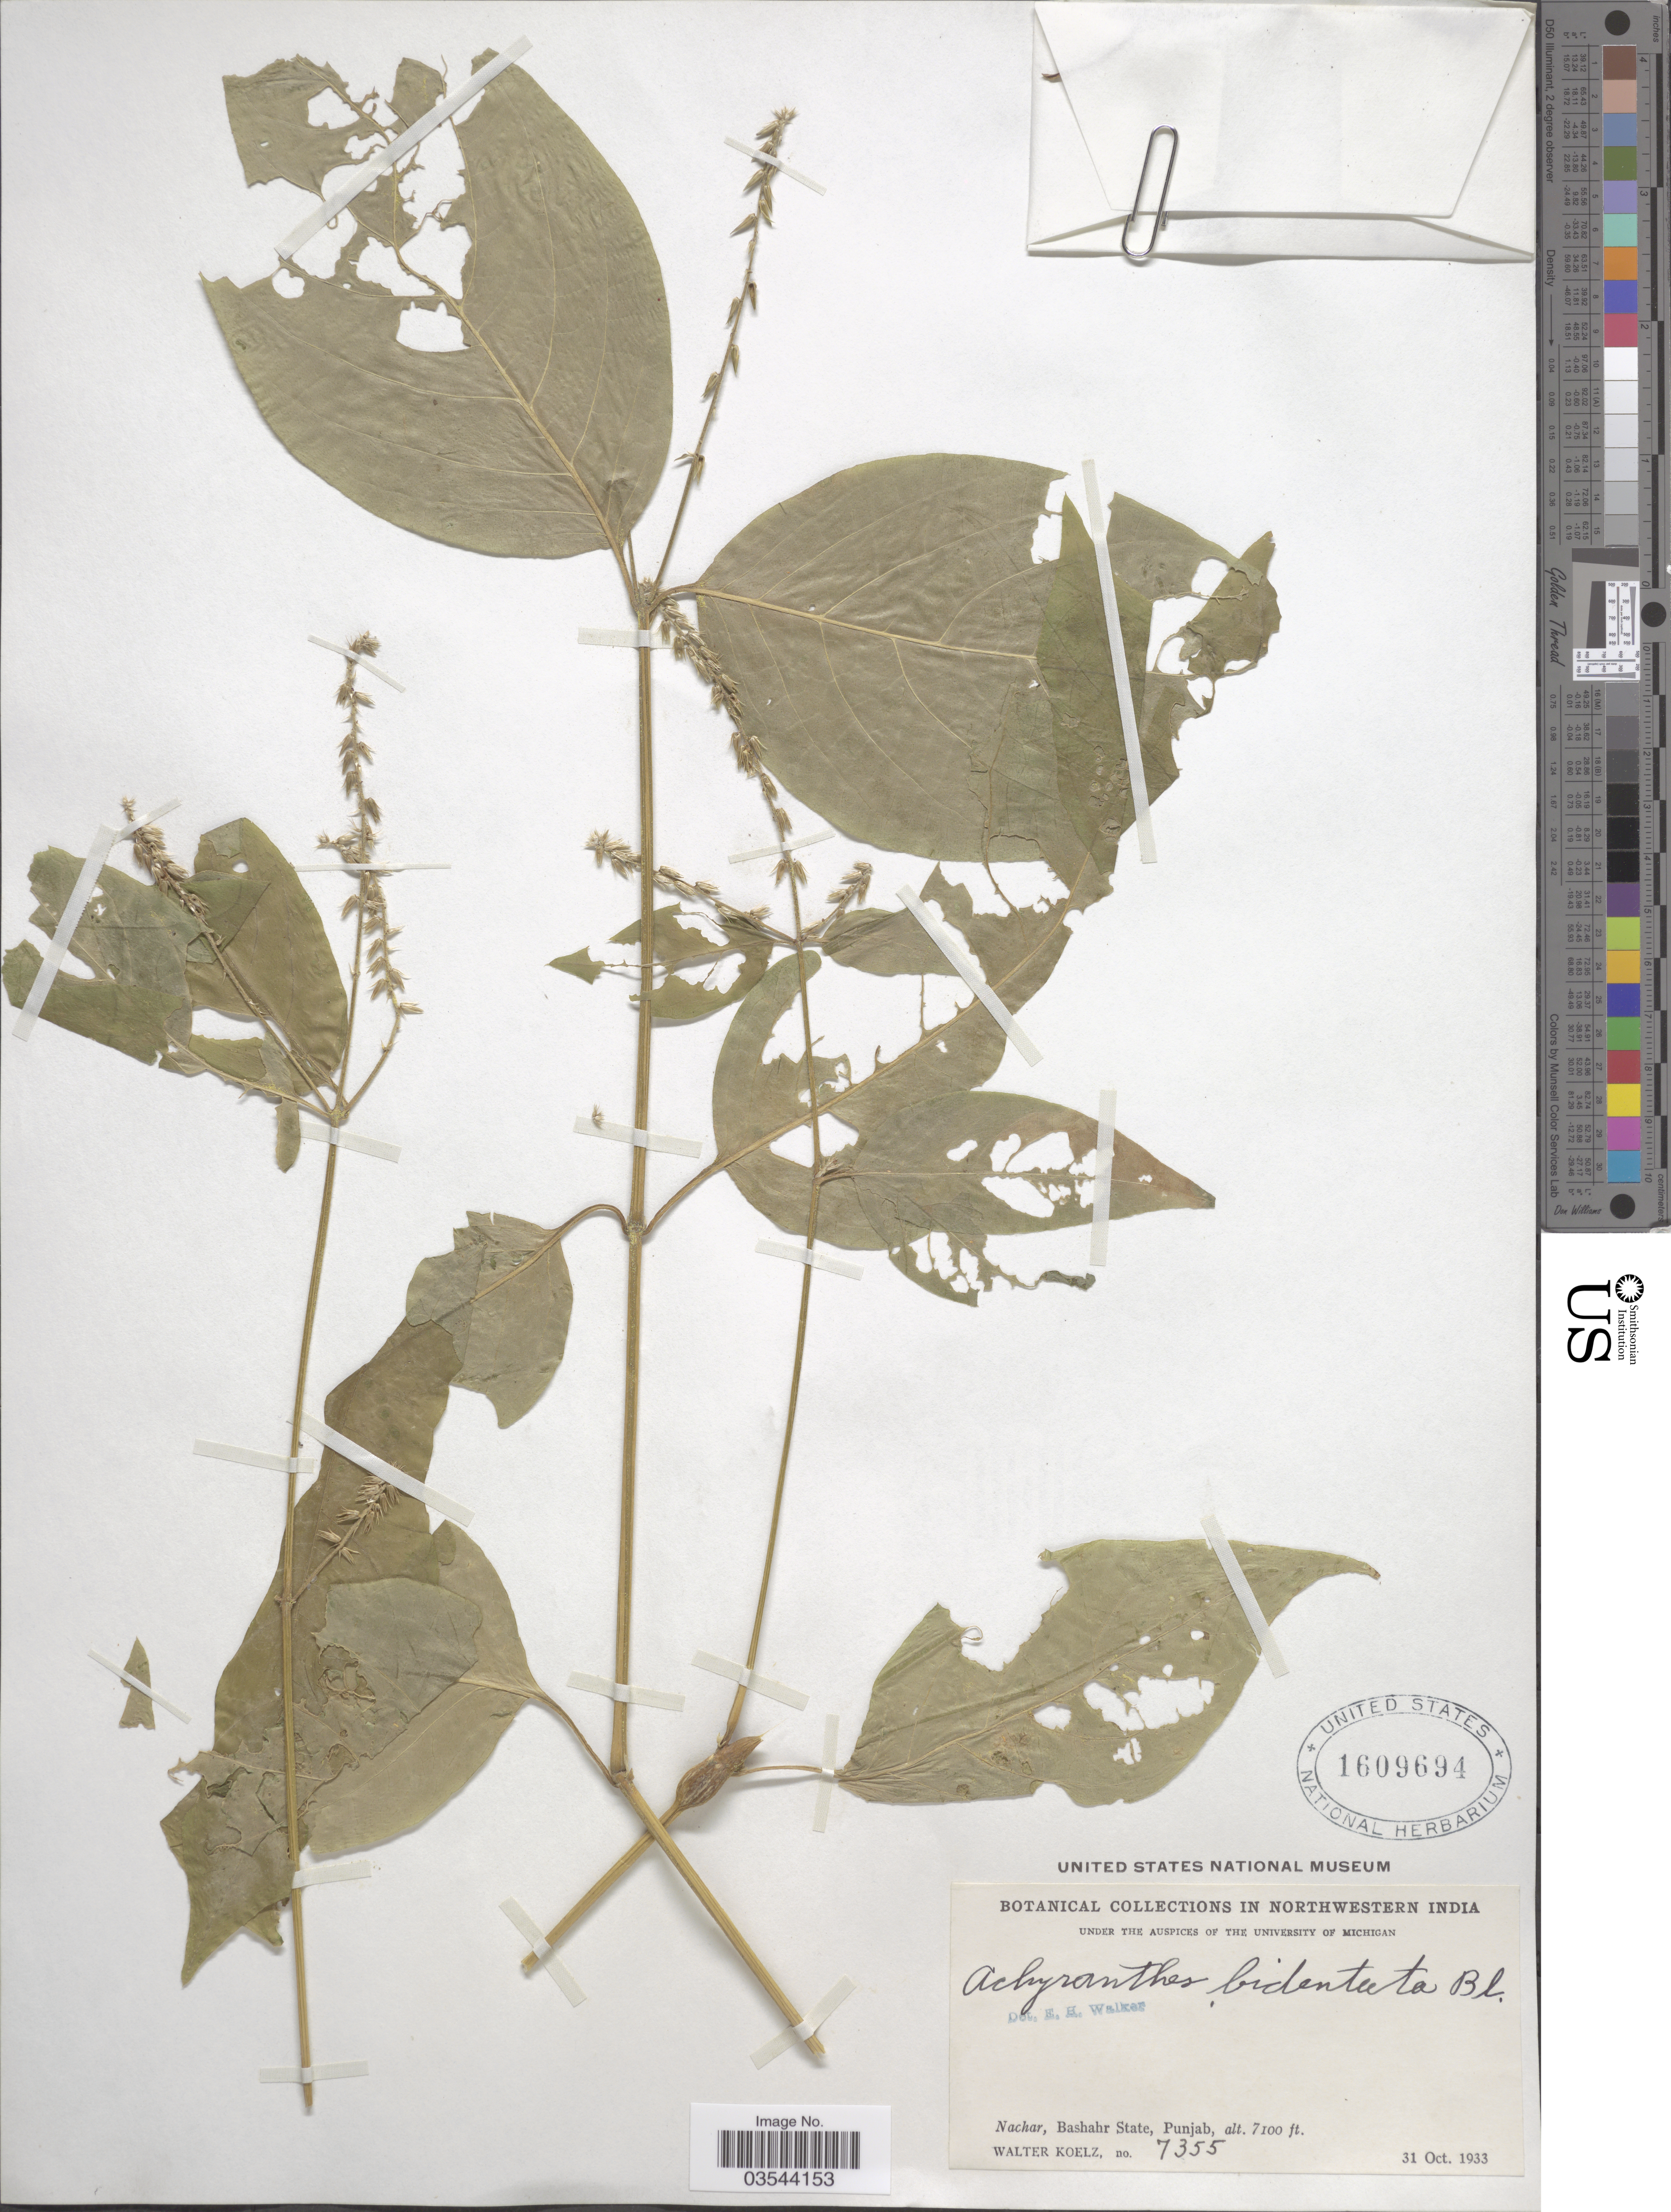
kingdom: Plantae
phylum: Tracheophyta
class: Magnoliopsida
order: Caryophyllales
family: Amaranthaceae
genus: Achyranthes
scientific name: Achyranthes bidentata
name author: Blume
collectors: W. N. Koelz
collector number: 7355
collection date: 1933-10-31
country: India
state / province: Punjab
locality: Northwestern India. Nachar, Bashahr State.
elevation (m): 2164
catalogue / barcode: US 1609694